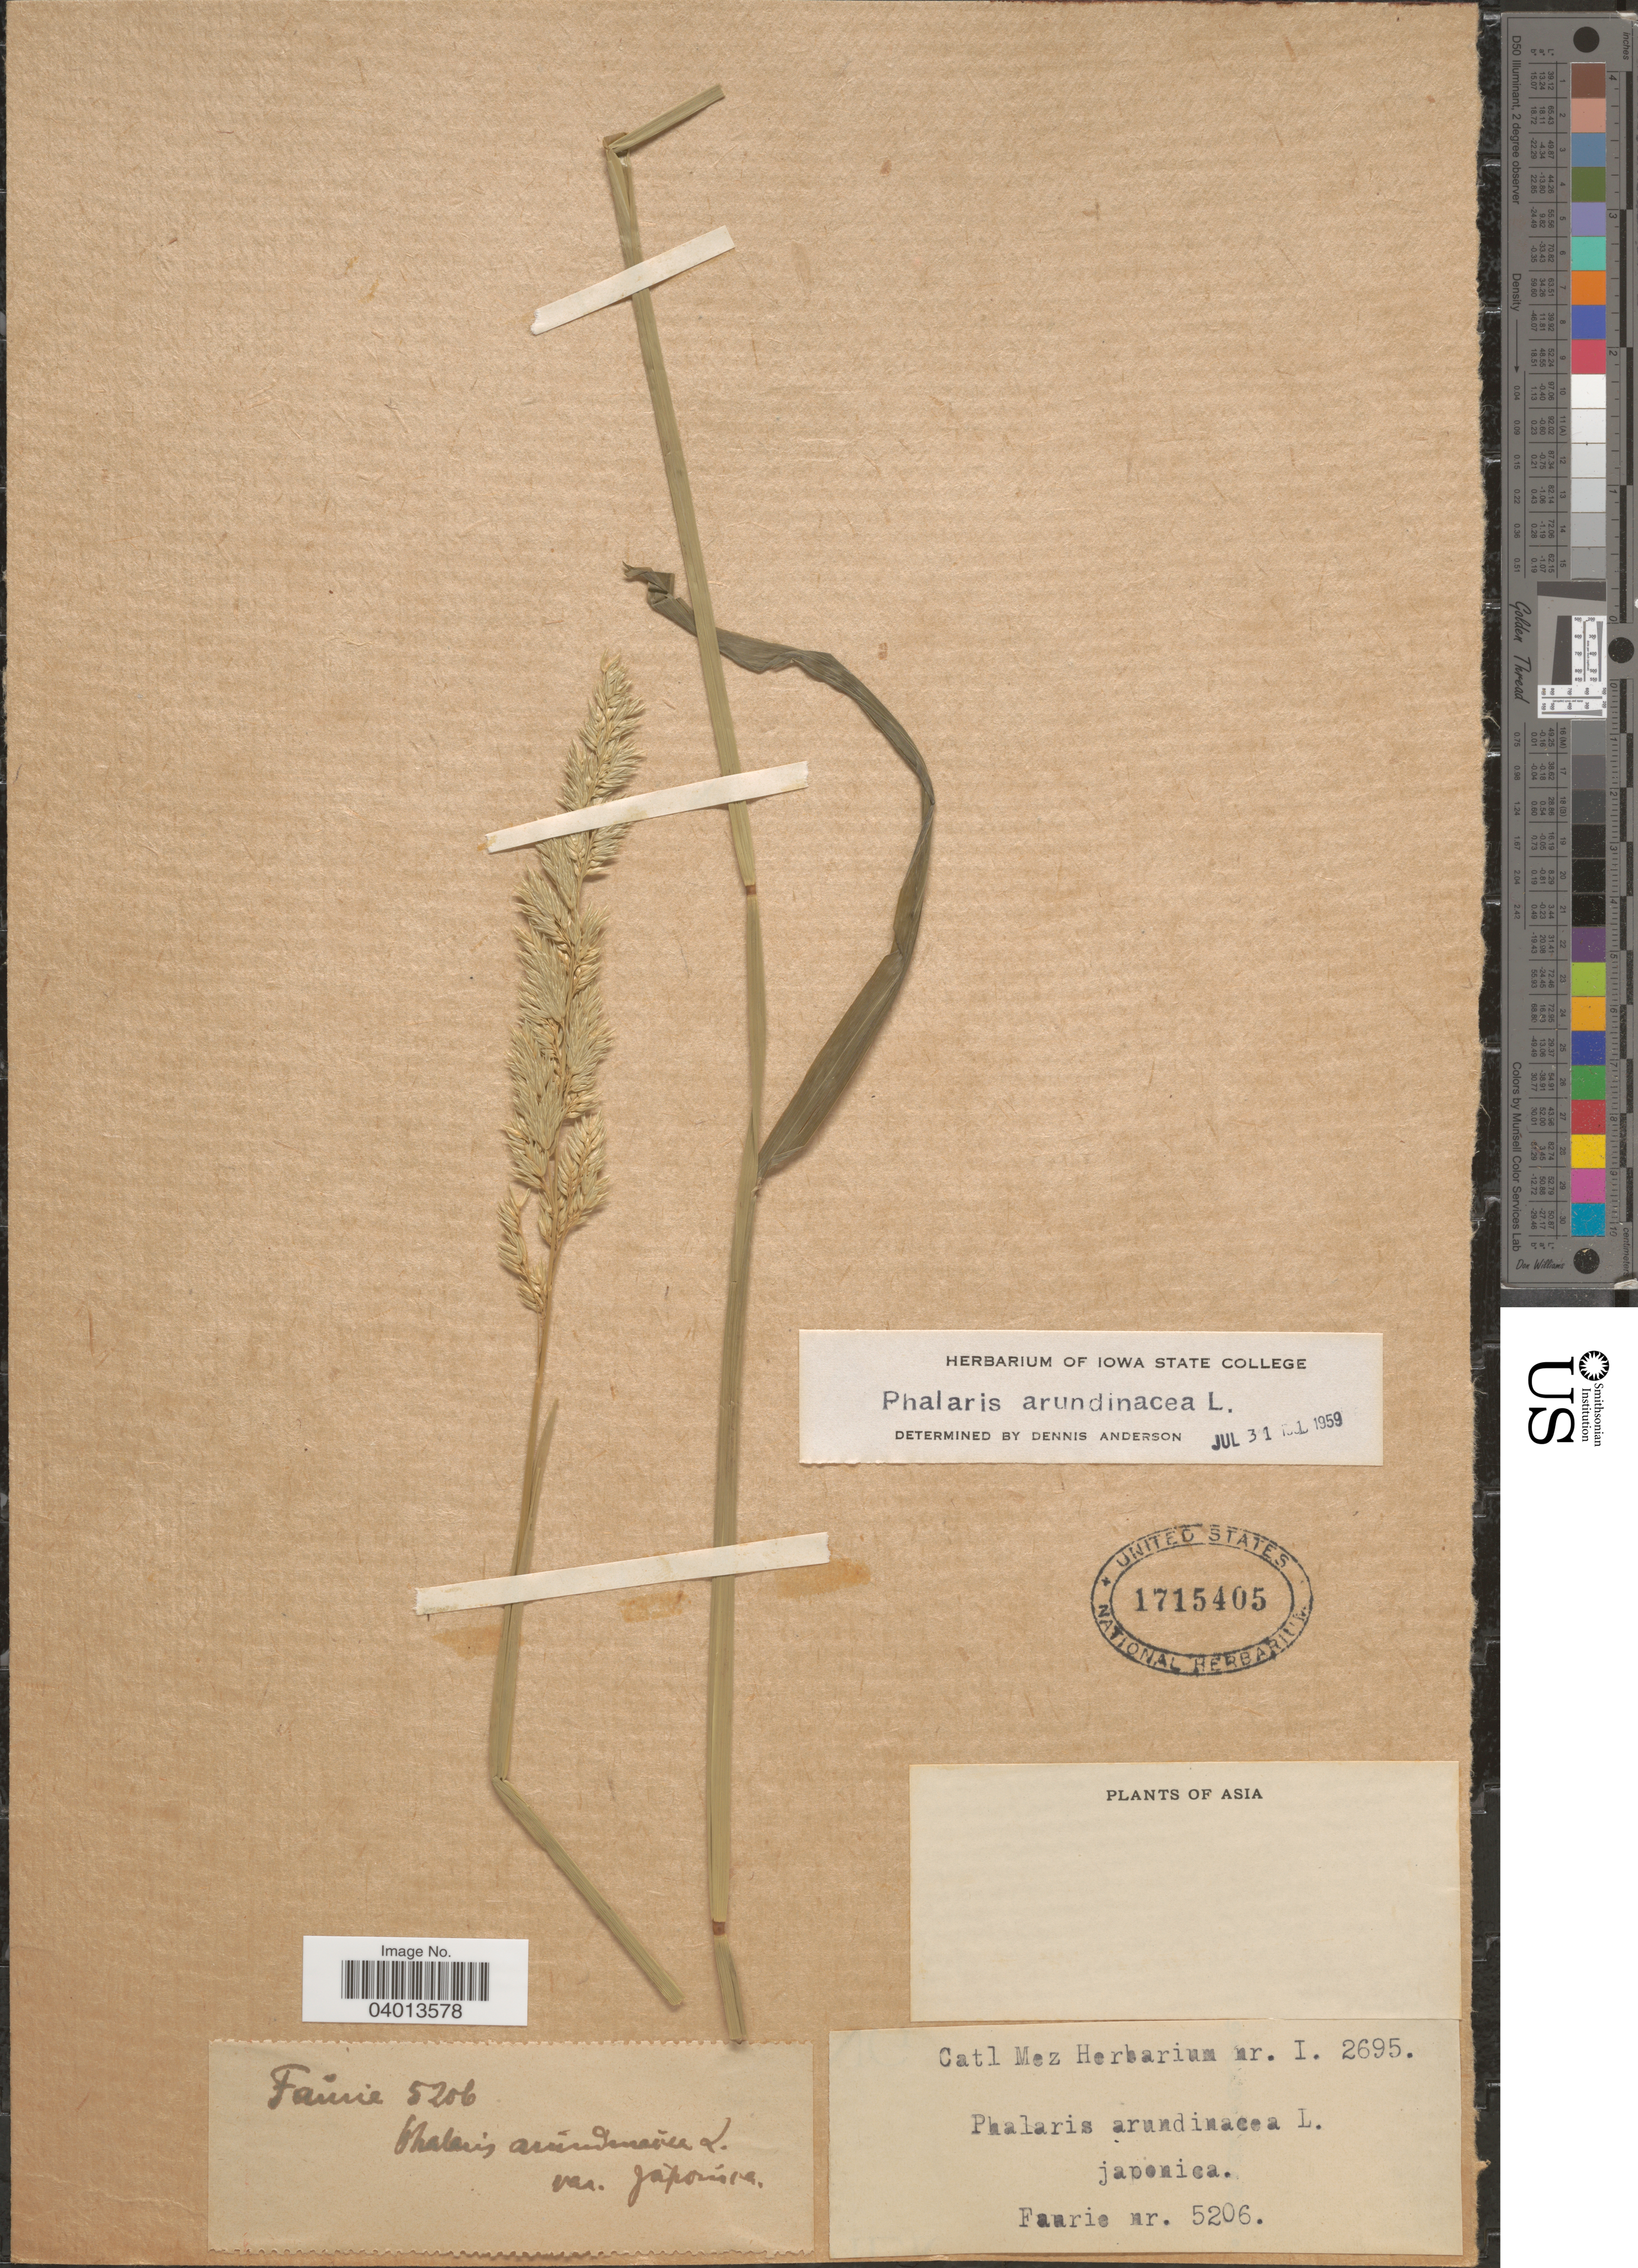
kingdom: Plantae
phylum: Tracheophyta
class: Liliopsida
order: Poales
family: Poaceae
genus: Phalaris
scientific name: Phalaris arundinacea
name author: L.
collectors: -. Faurie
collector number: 5206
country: Japan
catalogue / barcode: US 1715405